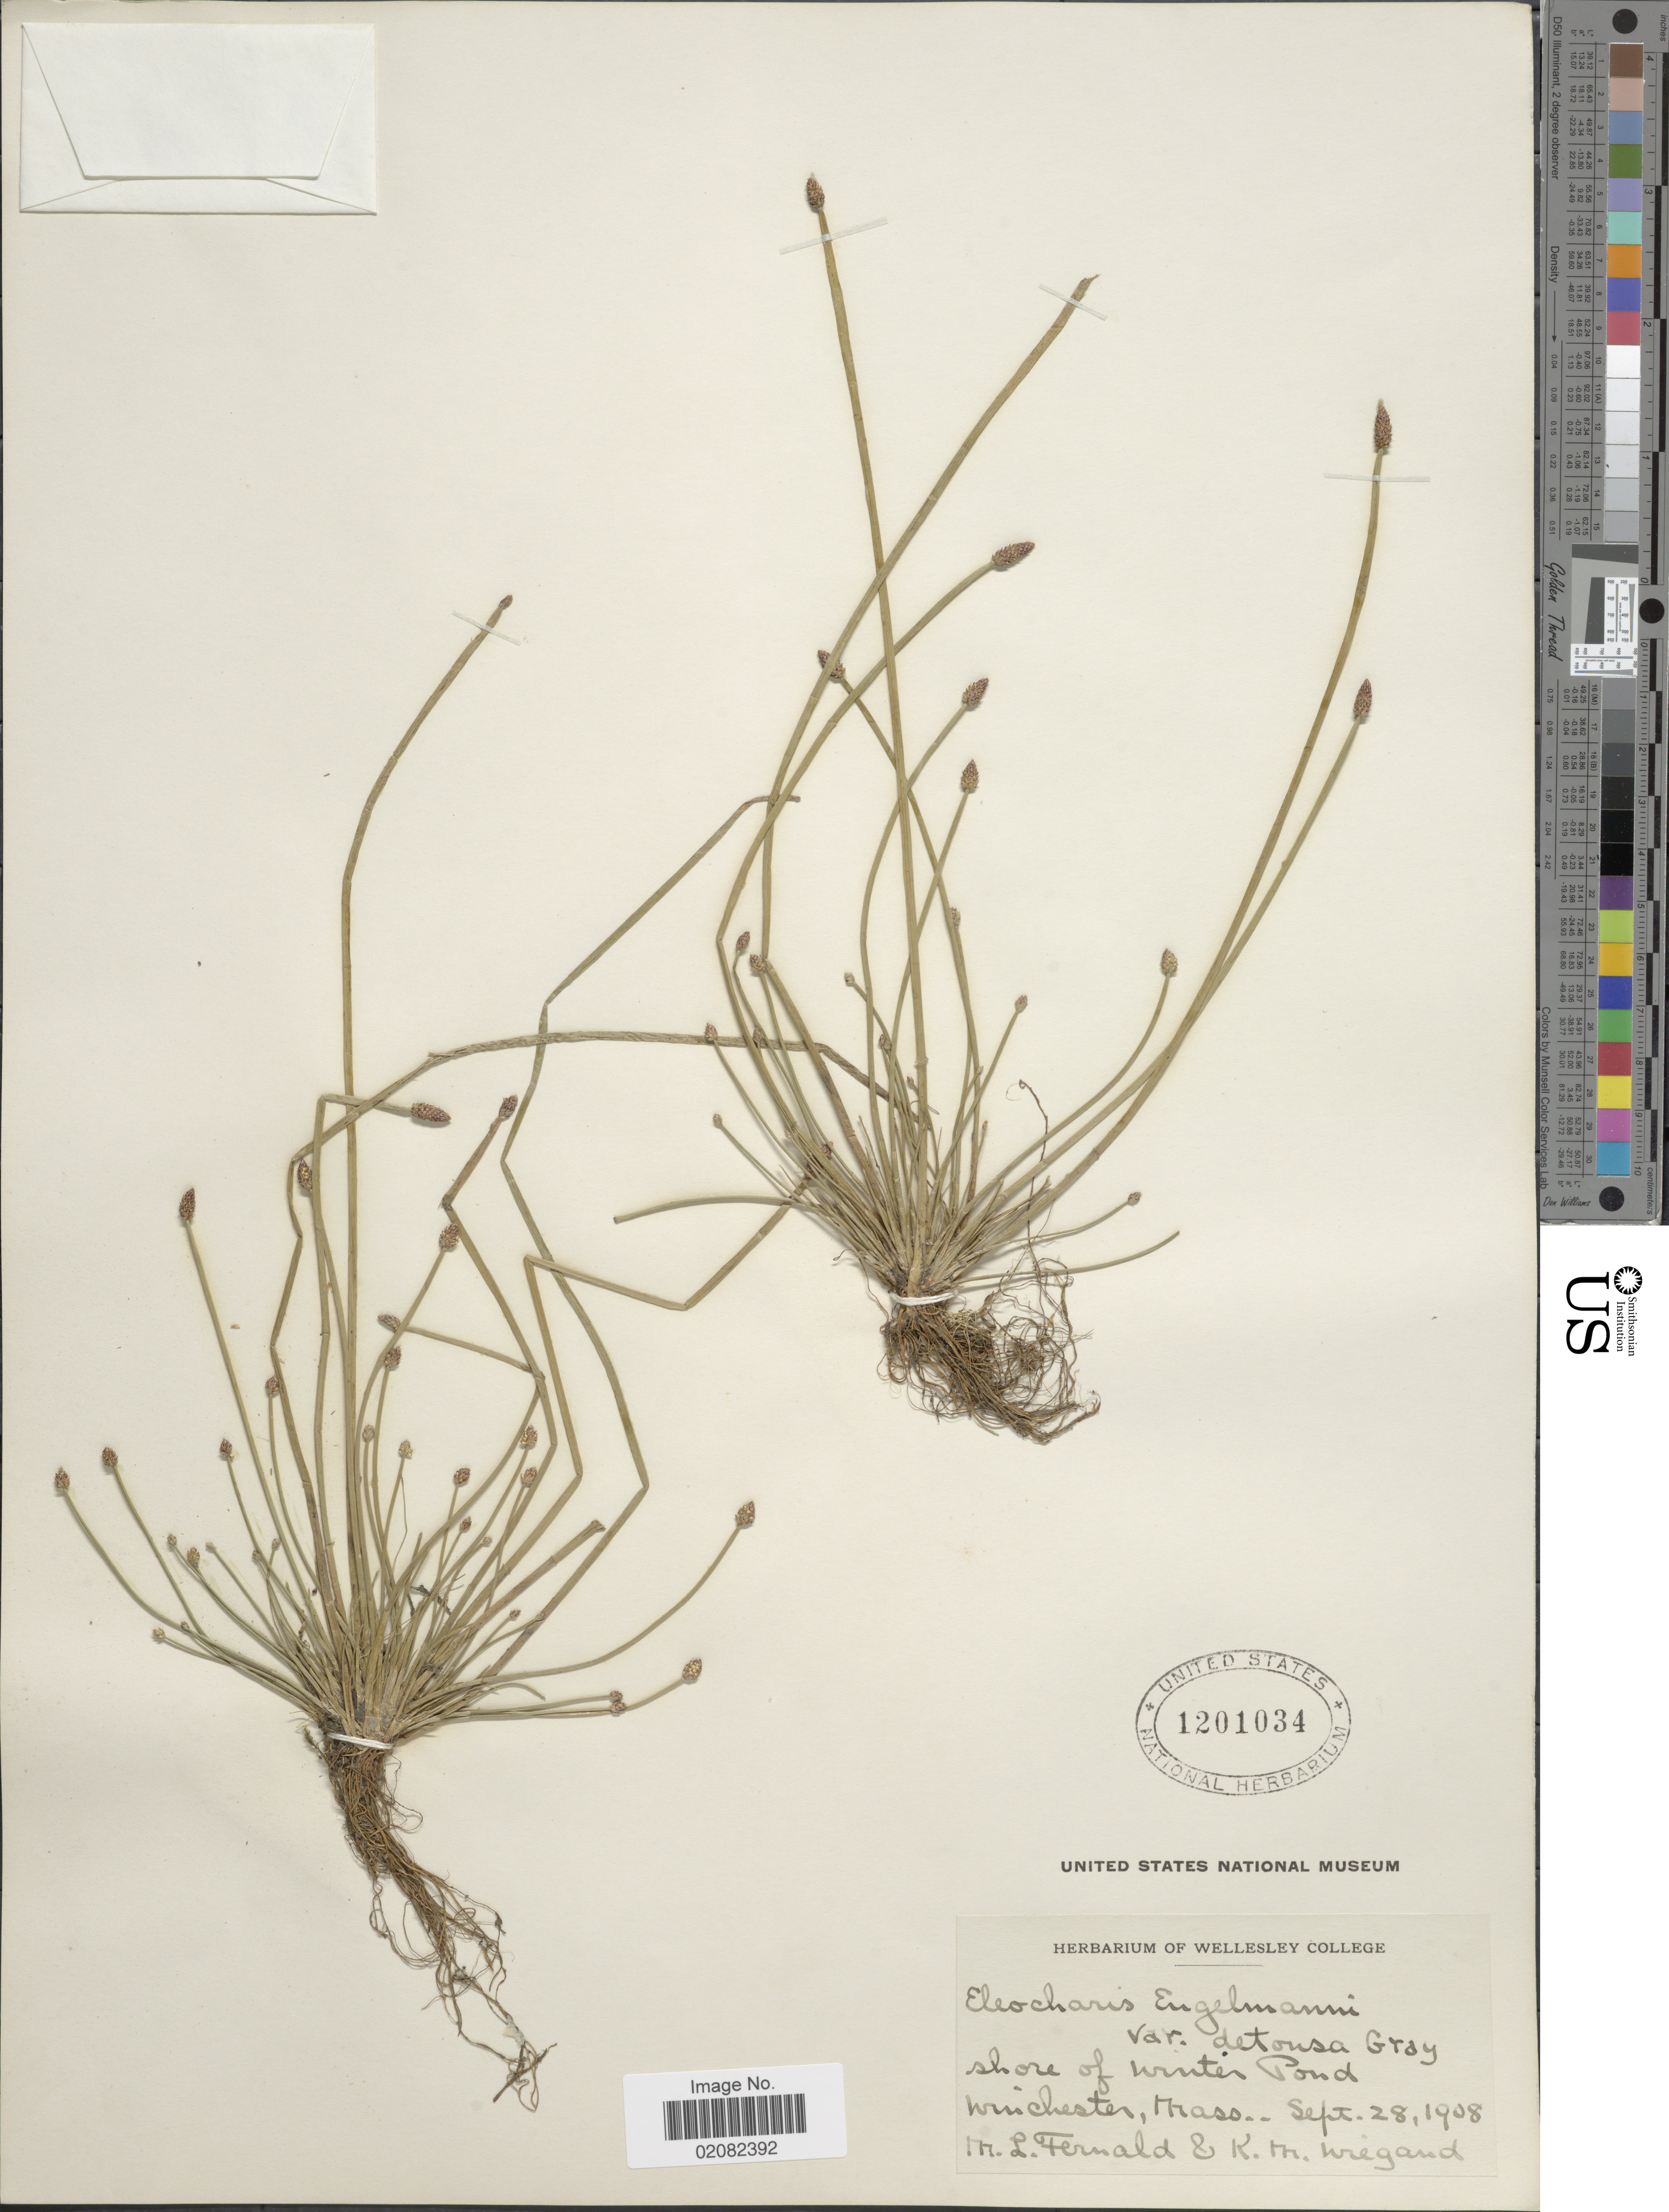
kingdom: Plantae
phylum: Tracheophyta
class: Liliopsida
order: Poales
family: Cyperaceae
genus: Eleocharis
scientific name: Eleocharis engelmannii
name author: Steud.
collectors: M. L. Fernald & K. M. Wiegand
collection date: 1908-09-28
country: United States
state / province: Massachusetts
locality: Shore of Winter Pond, Winchester, Mass.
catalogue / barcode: US 1201034